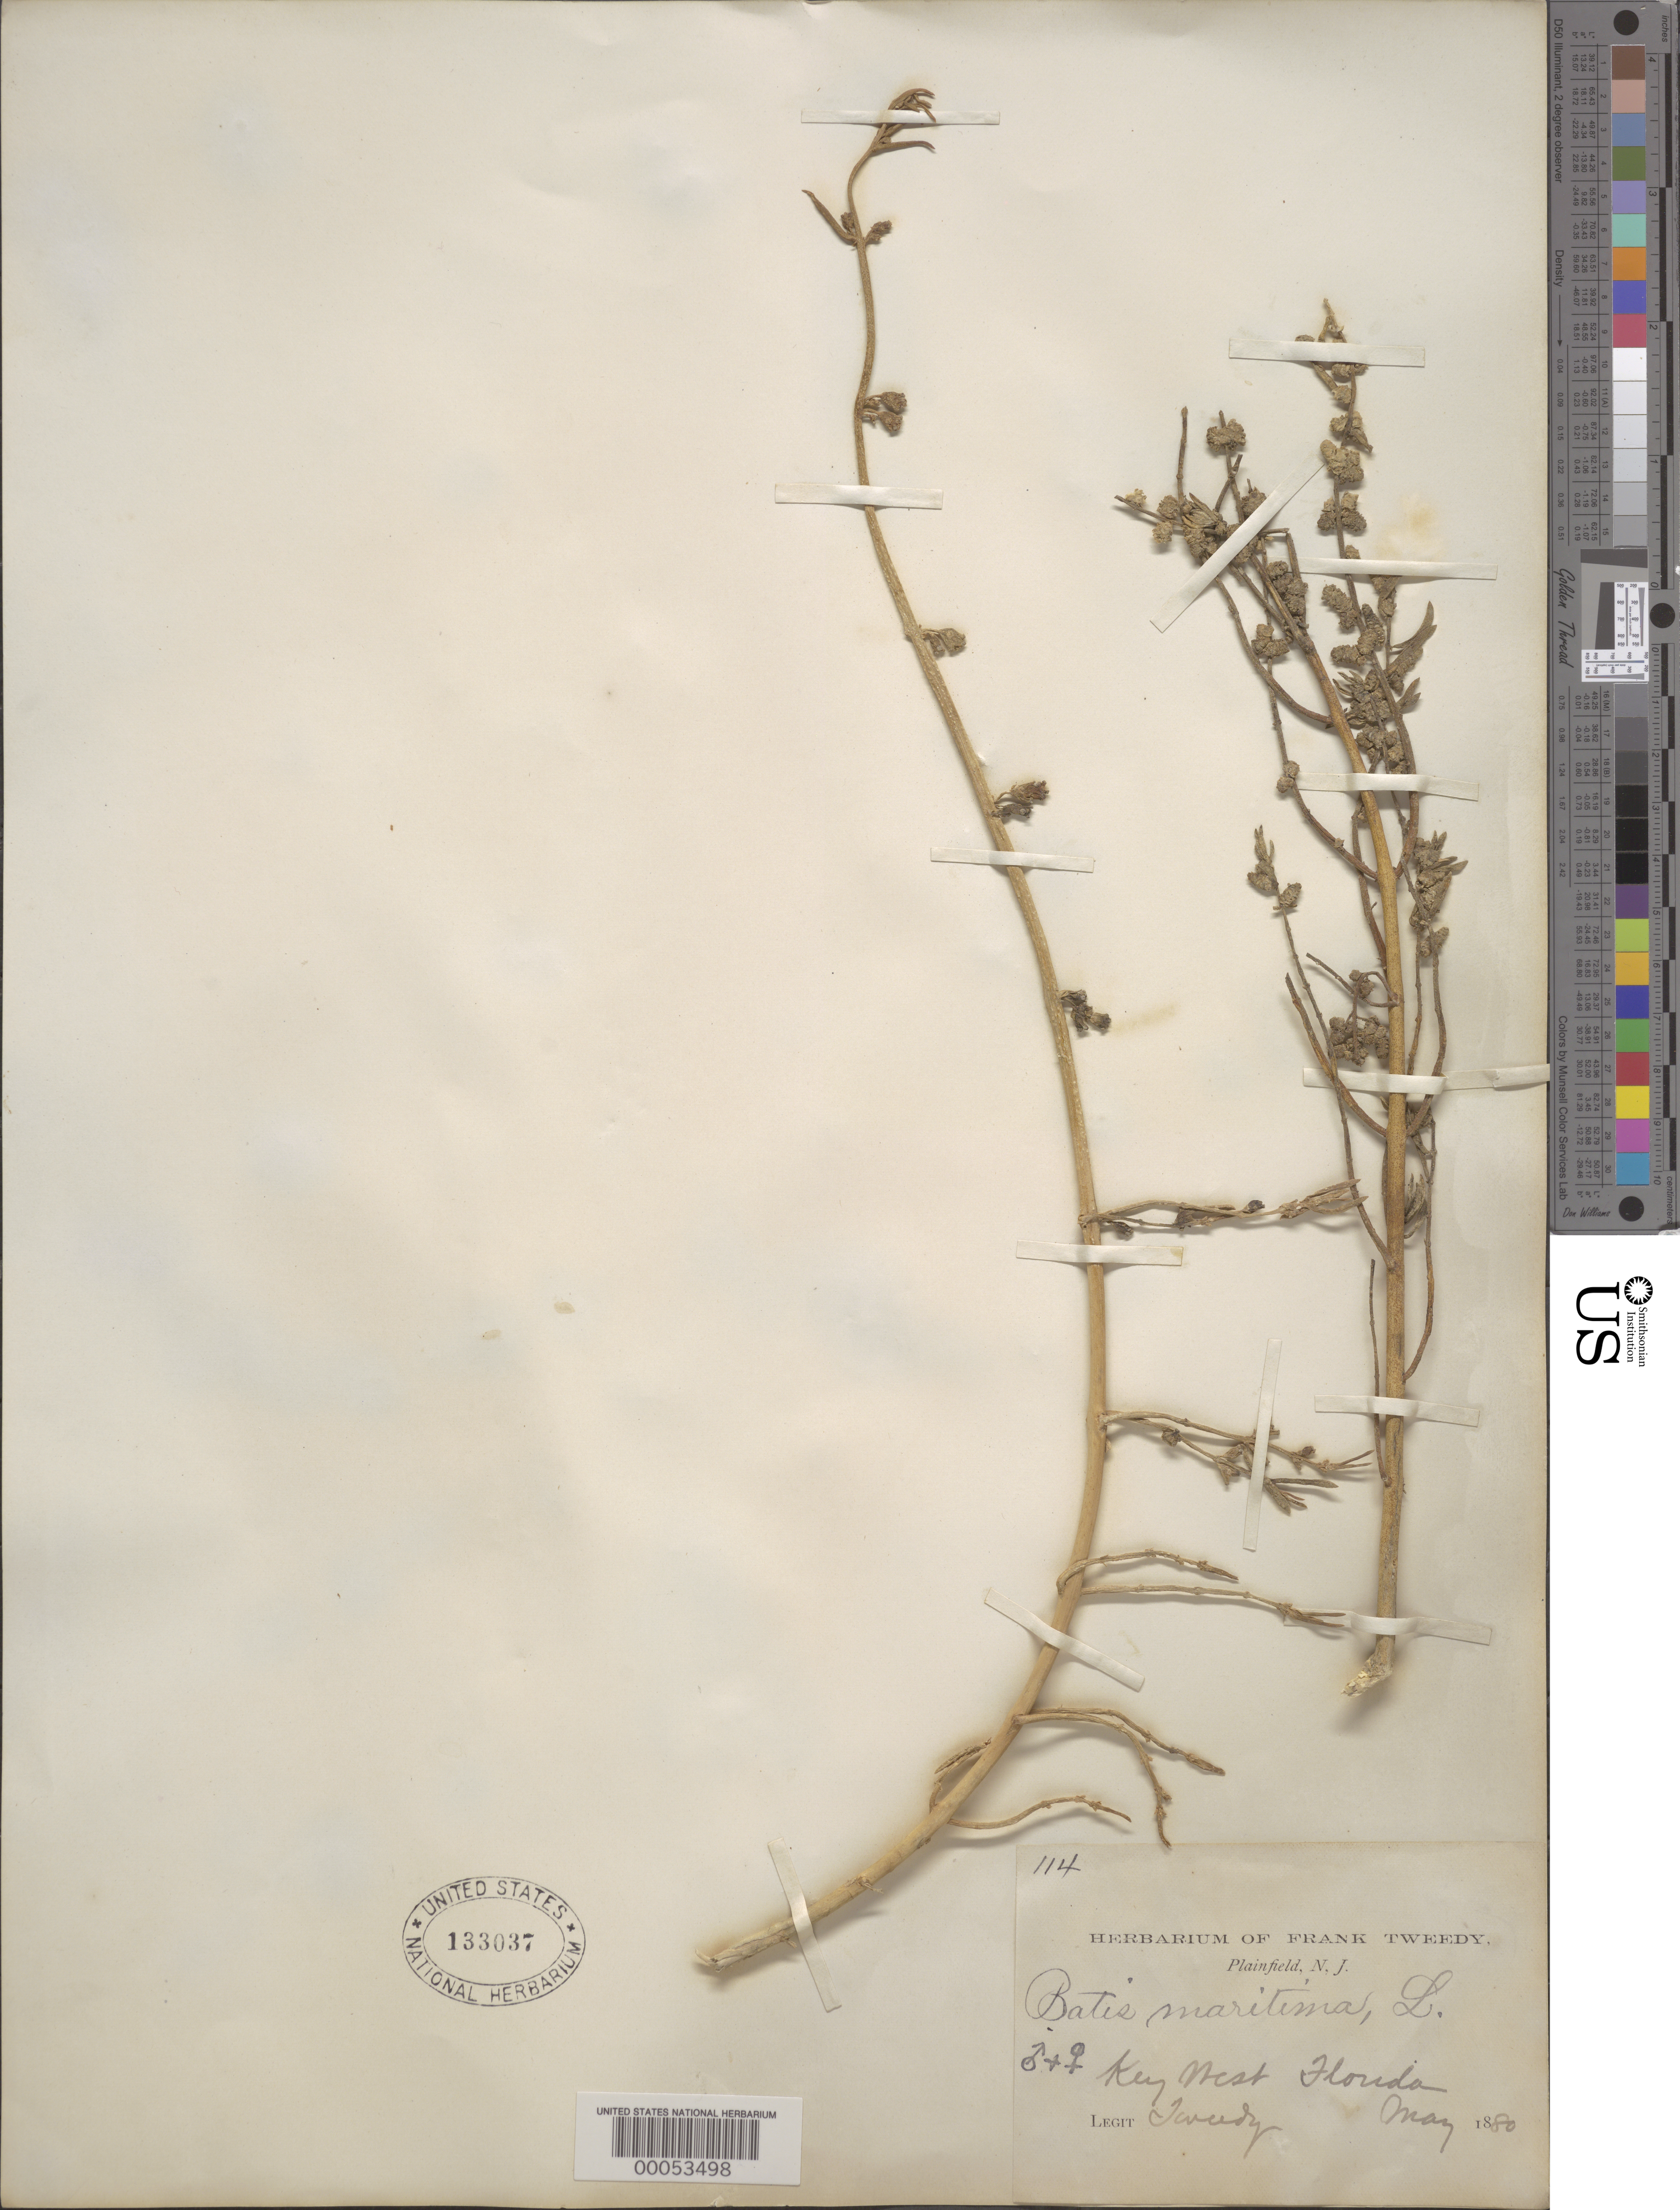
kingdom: Plantae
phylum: Tracheophyta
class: Magnoliopsida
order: Brassicales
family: Bataceae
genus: Batis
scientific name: Batis maritima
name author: L.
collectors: F. Tweedy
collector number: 114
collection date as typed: May 1880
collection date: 1880-05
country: United States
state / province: Florida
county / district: Monroe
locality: Key west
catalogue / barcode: US 133037